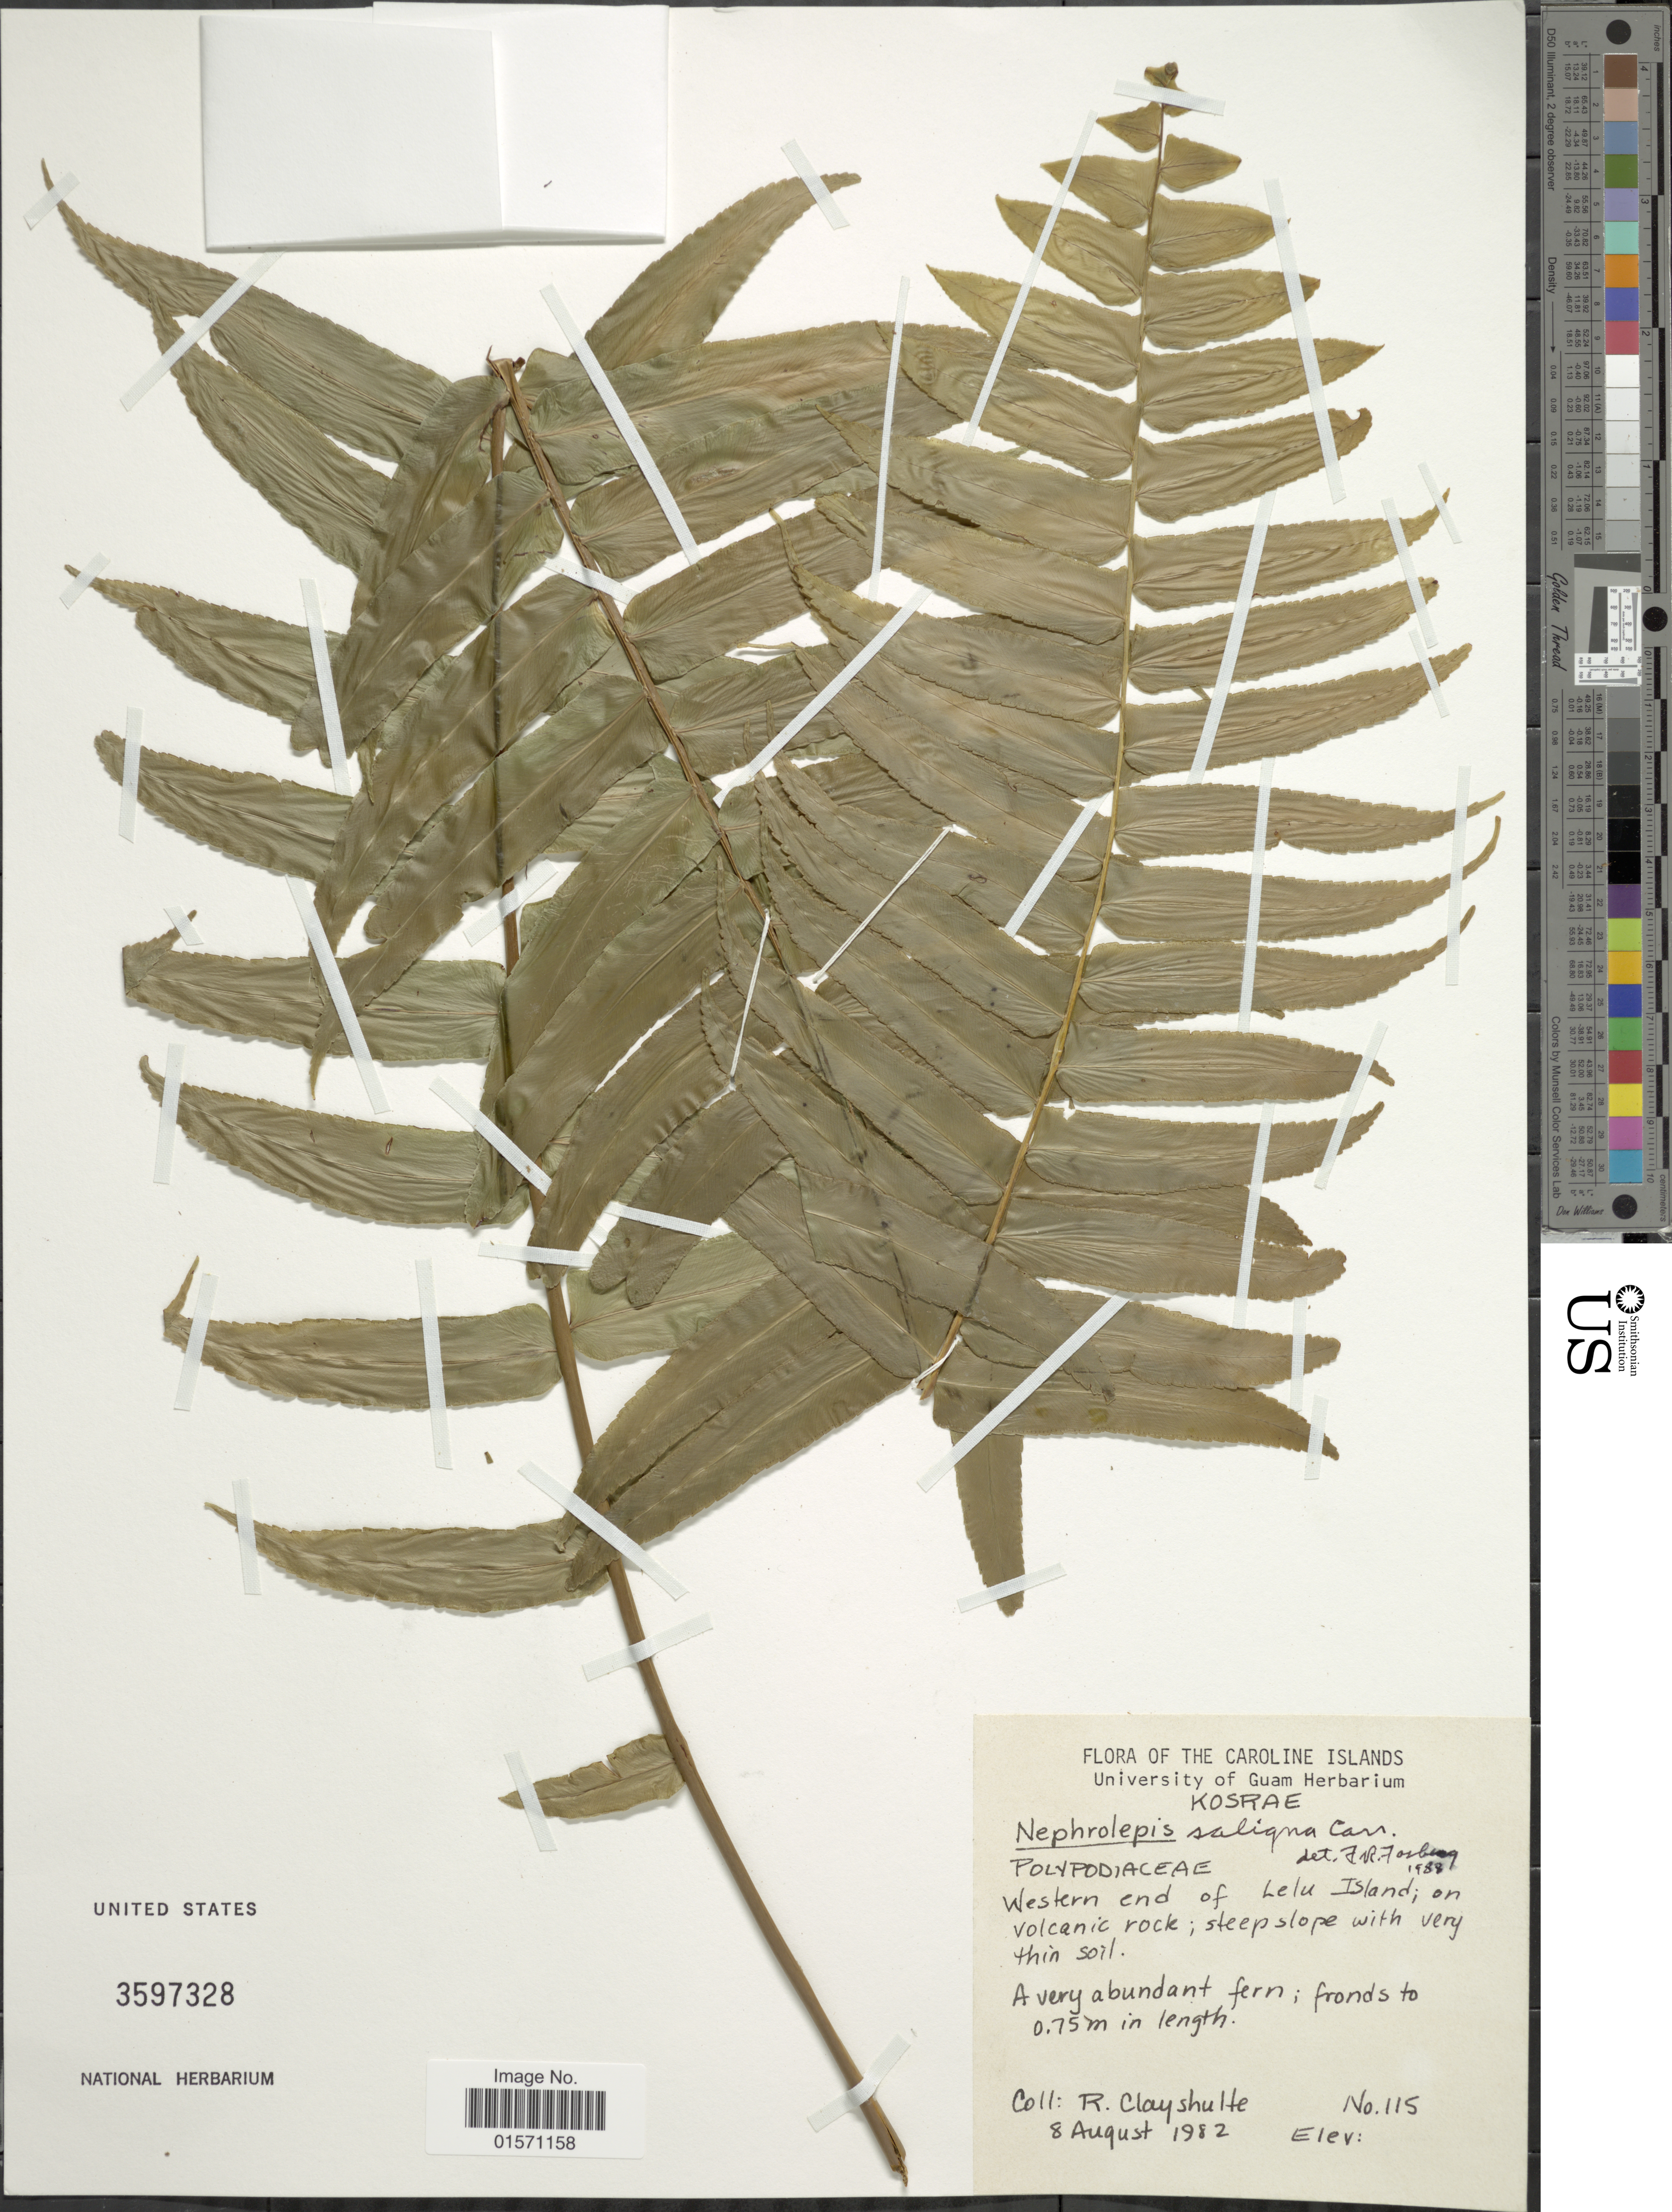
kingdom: Plantae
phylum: Tracheophyta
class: Polypodiopsida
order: Polypodiales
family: Nephrolepidaceae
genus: Nephrolepis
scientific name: Nephrolepis saligna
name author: Cav.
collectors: R. Clayshulte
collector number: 115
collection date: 1982-08-08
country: Micronesia, Federated States of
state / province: Kosrae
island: Lelu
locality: Caroline Islands. Western end of Lelu Island; on volcanic rock.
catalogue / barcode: US 3597328